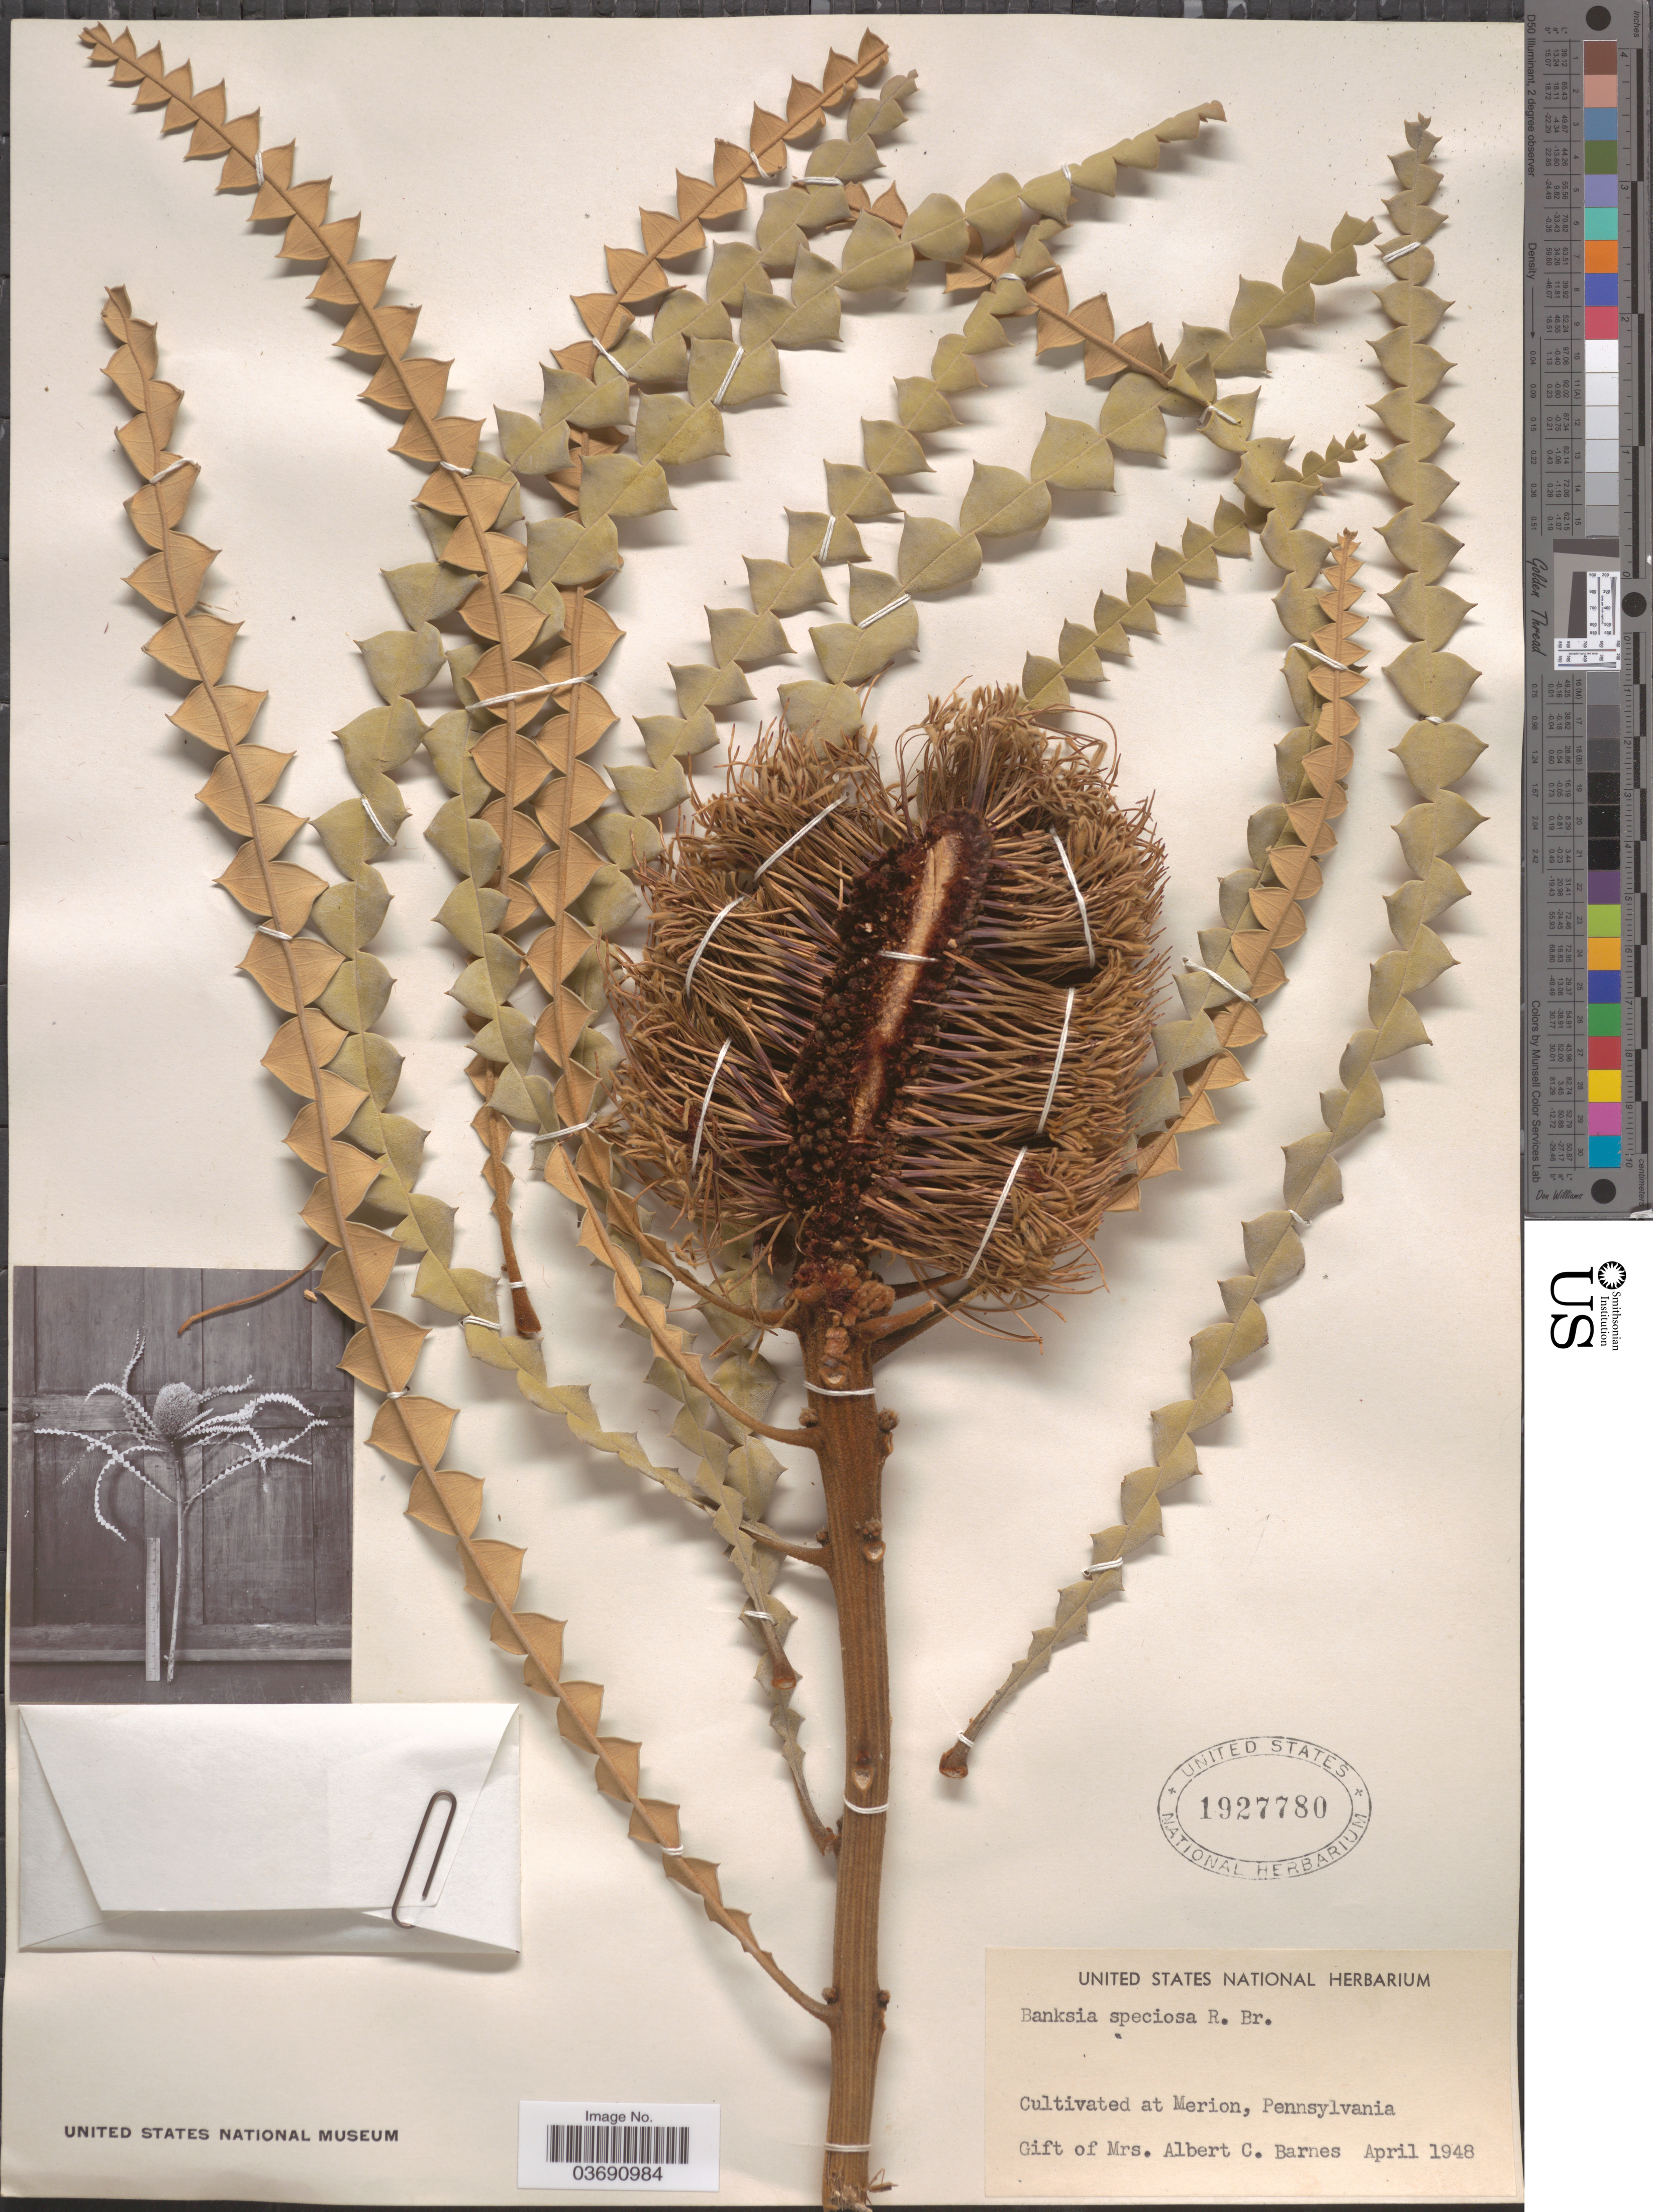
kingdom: Plantae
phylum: Tracheophyta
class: Magnoliopsida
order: Proteales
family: Proteaceae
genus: Banksia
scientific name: Banksia speciosa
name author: R. Br.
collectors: A. Barnes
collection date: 1948-04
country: United States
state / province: Pennsylvania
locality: Merion.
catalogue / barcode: US 1927780